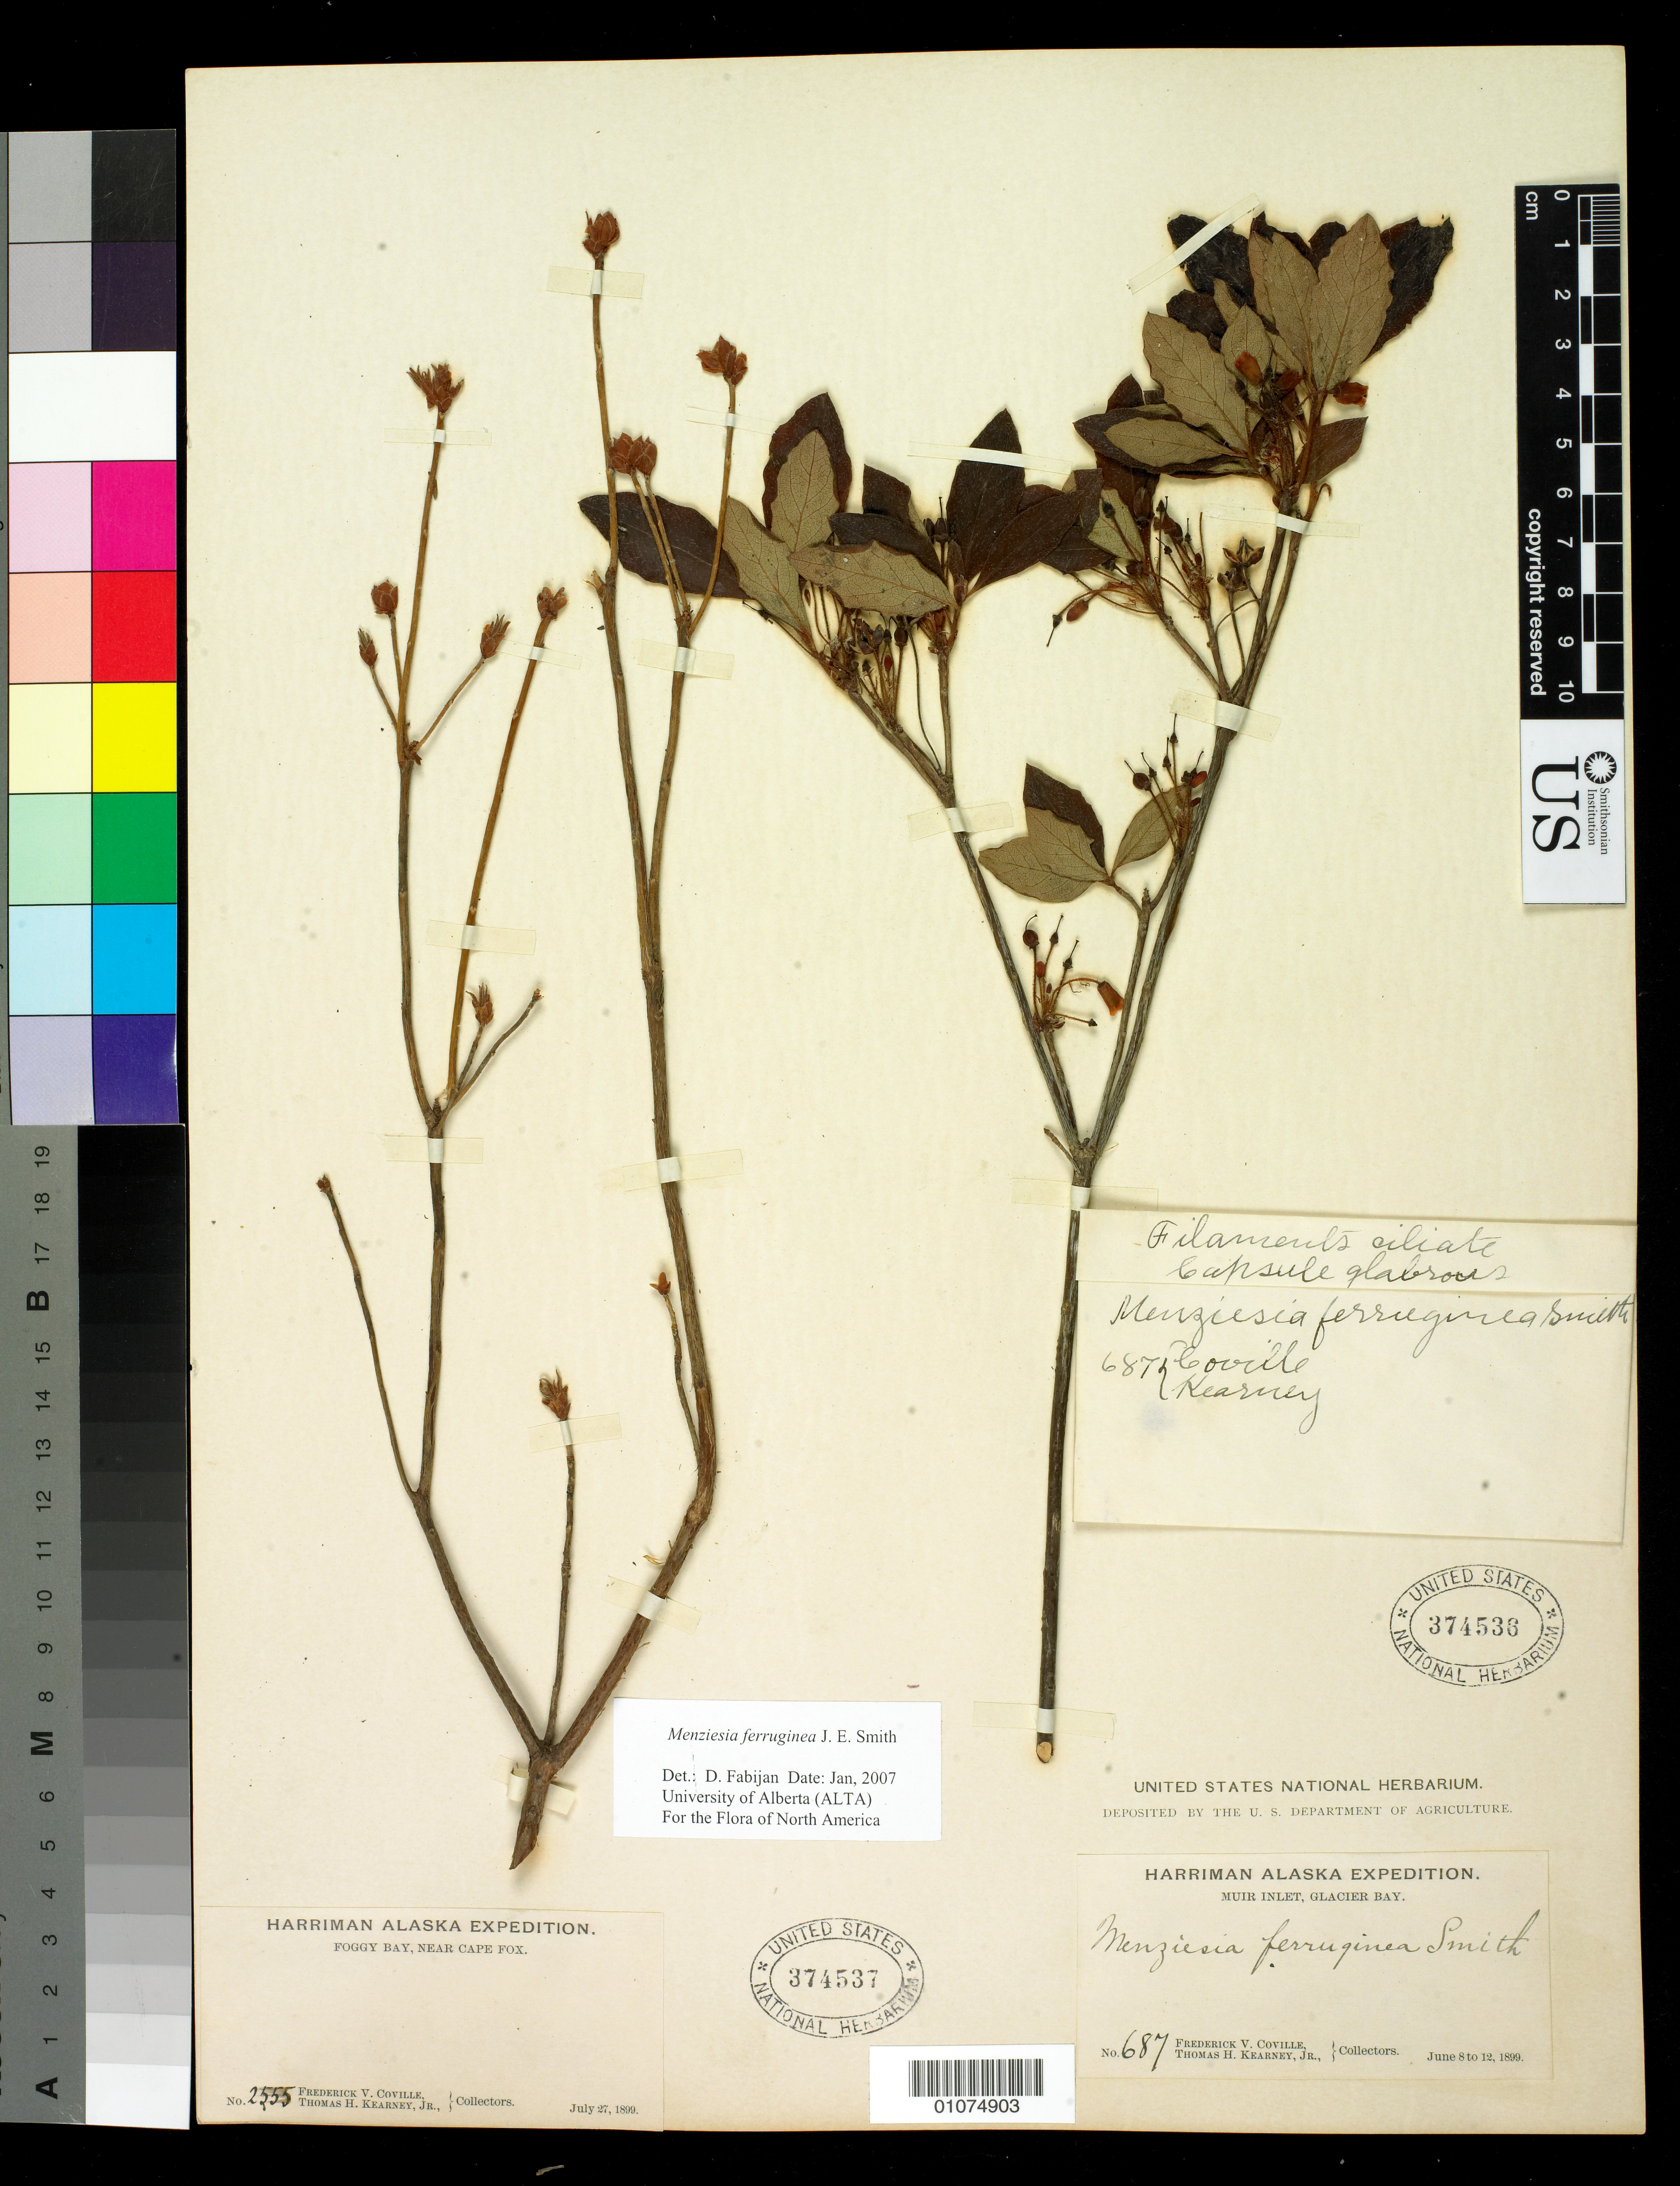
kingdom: Plantae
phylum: Tracheophyta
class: Magnoliopsida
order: Ericales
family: Ericaceae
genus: Menziesia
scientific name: Menziesia ferruginea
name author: Sm.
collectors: F. V. Coville & T. H. Kearney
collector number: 687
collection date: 1899-06-08/1899-06-12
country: United States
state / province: Alaska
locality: Muir Inlet, Glasier Bay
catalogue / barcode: US 374536